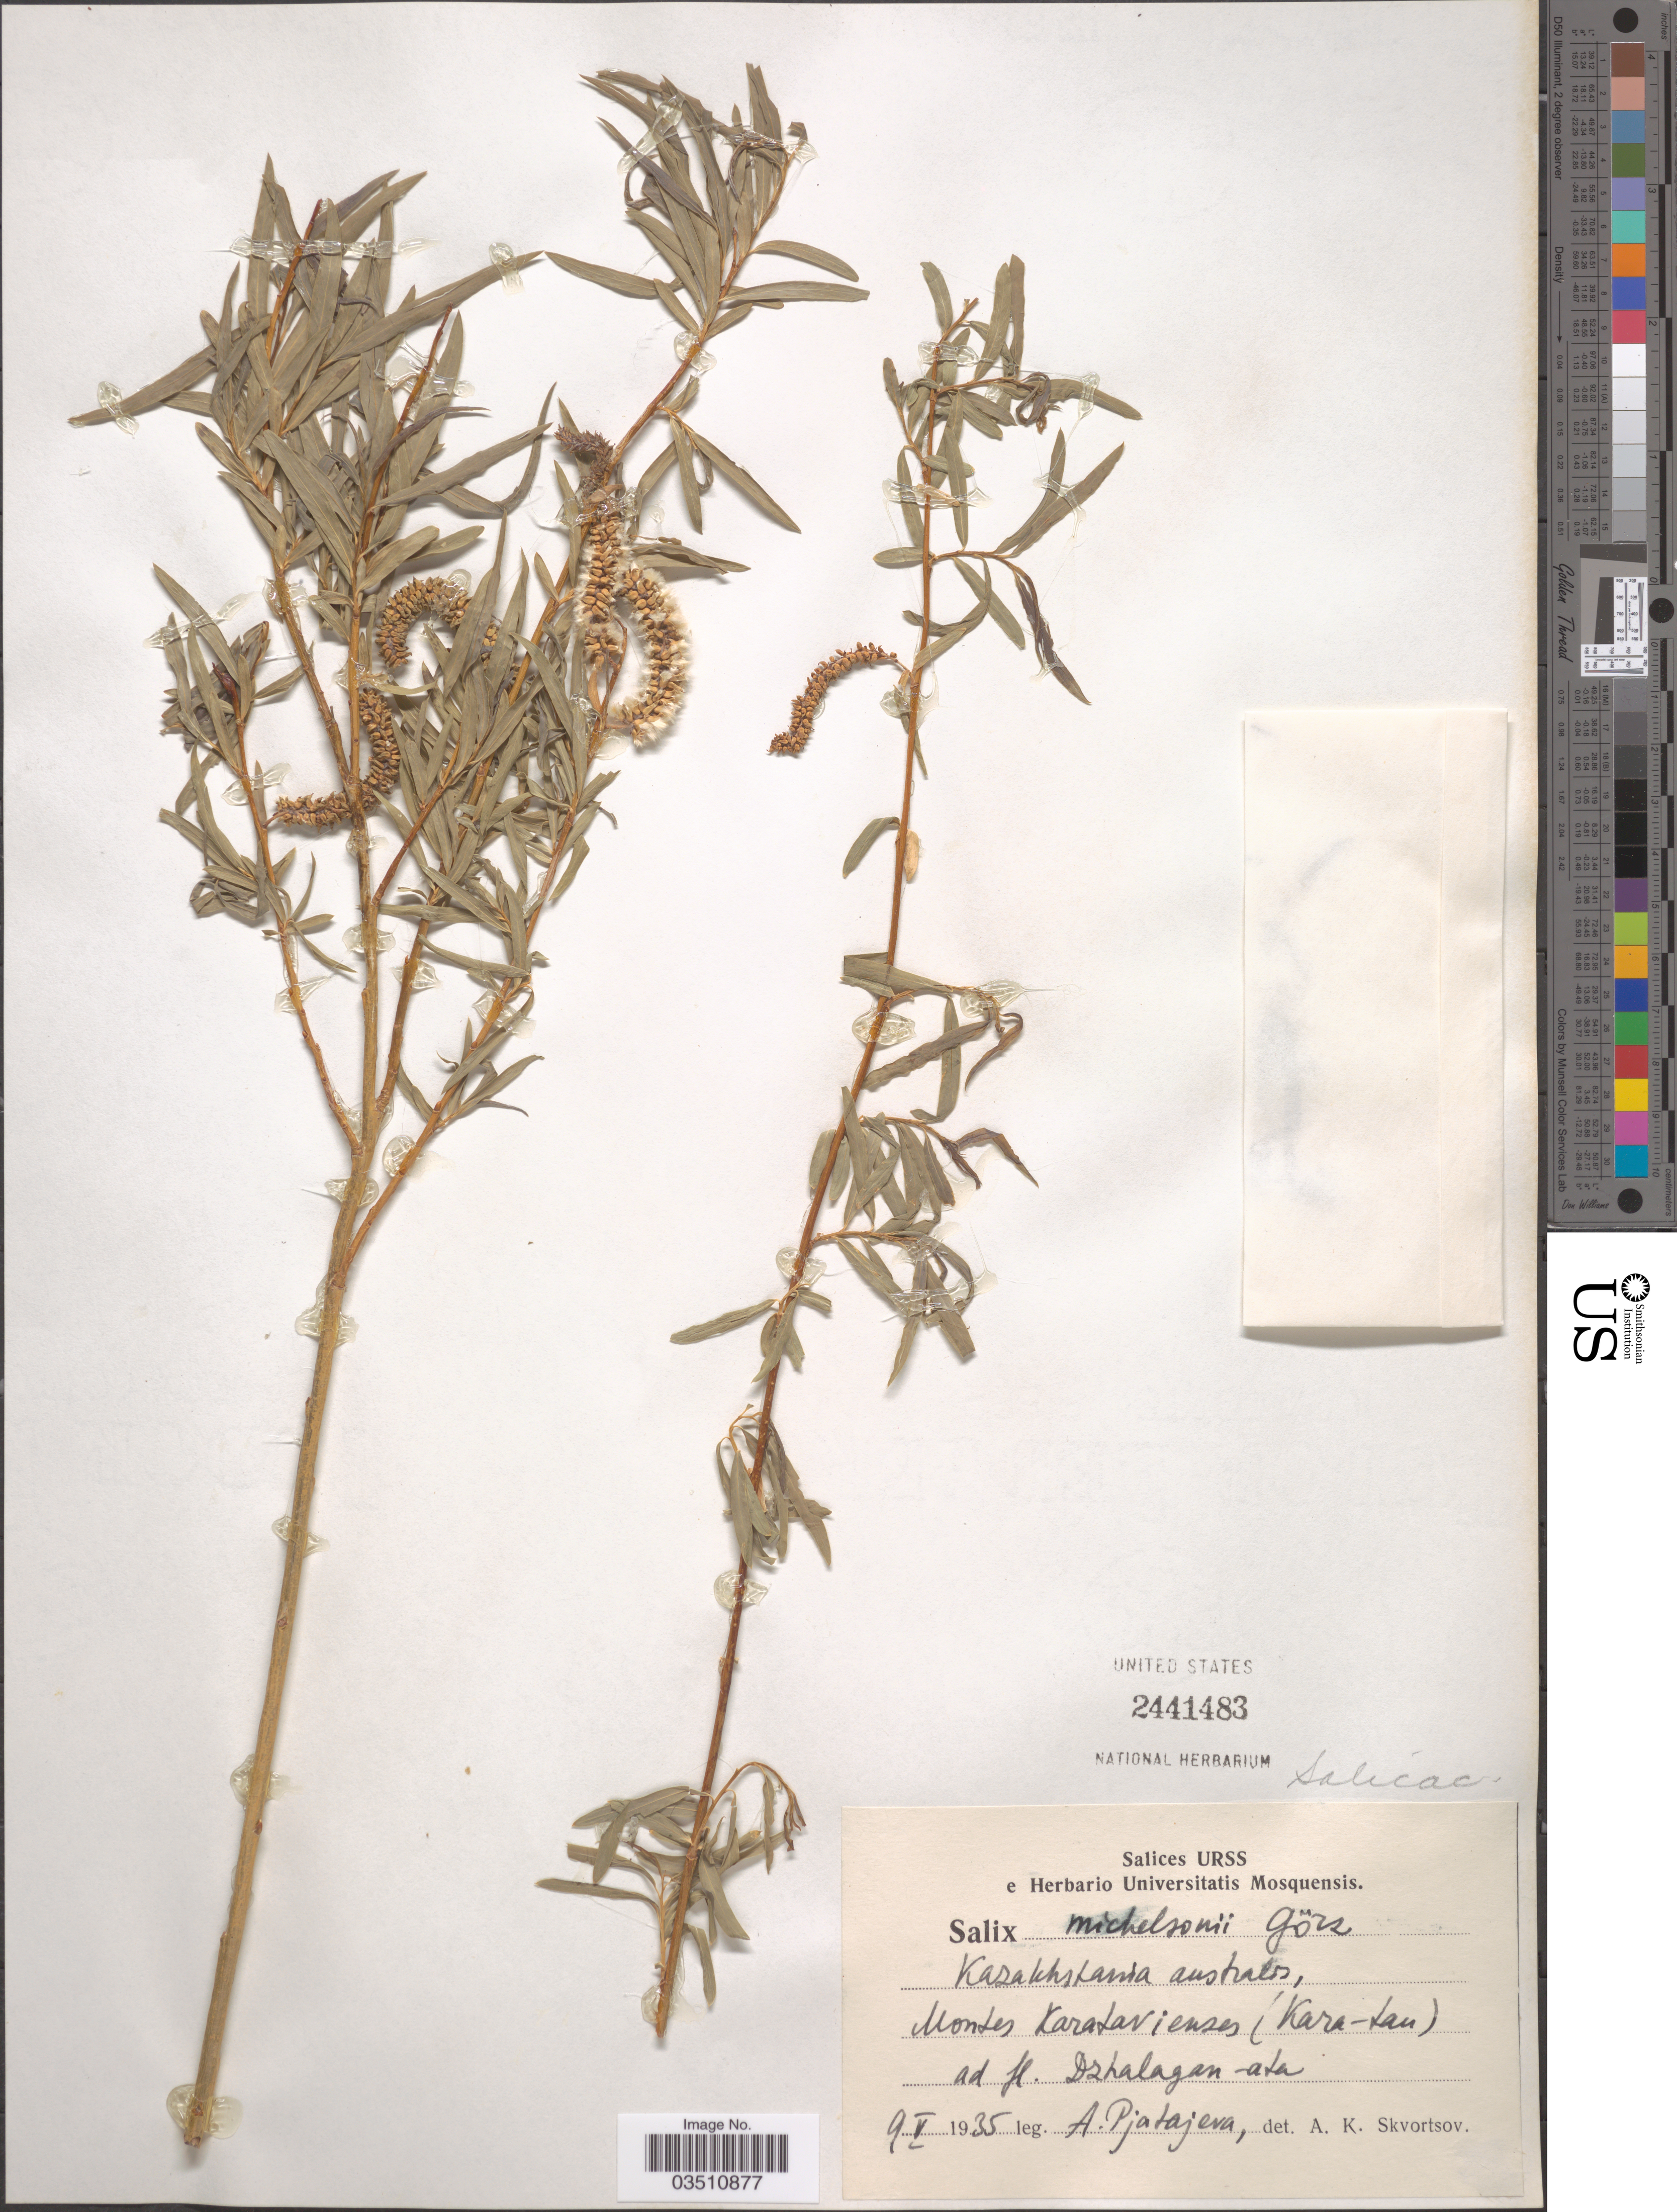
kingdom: Plantae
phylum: Tracheophyta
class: Magnoliopsida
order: Malpighiales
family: Salicaceae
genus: Salix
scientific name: Salix michelsonii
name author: Goerz ex Nasarow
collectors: A. Pjataeva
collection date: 1935-05-09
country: Kazakhstan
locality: Kazakhstania austyalis, Montes Karatavienses (Kara-tan) ad fl. Dzhalagan-ata.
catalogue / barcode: US 2441483